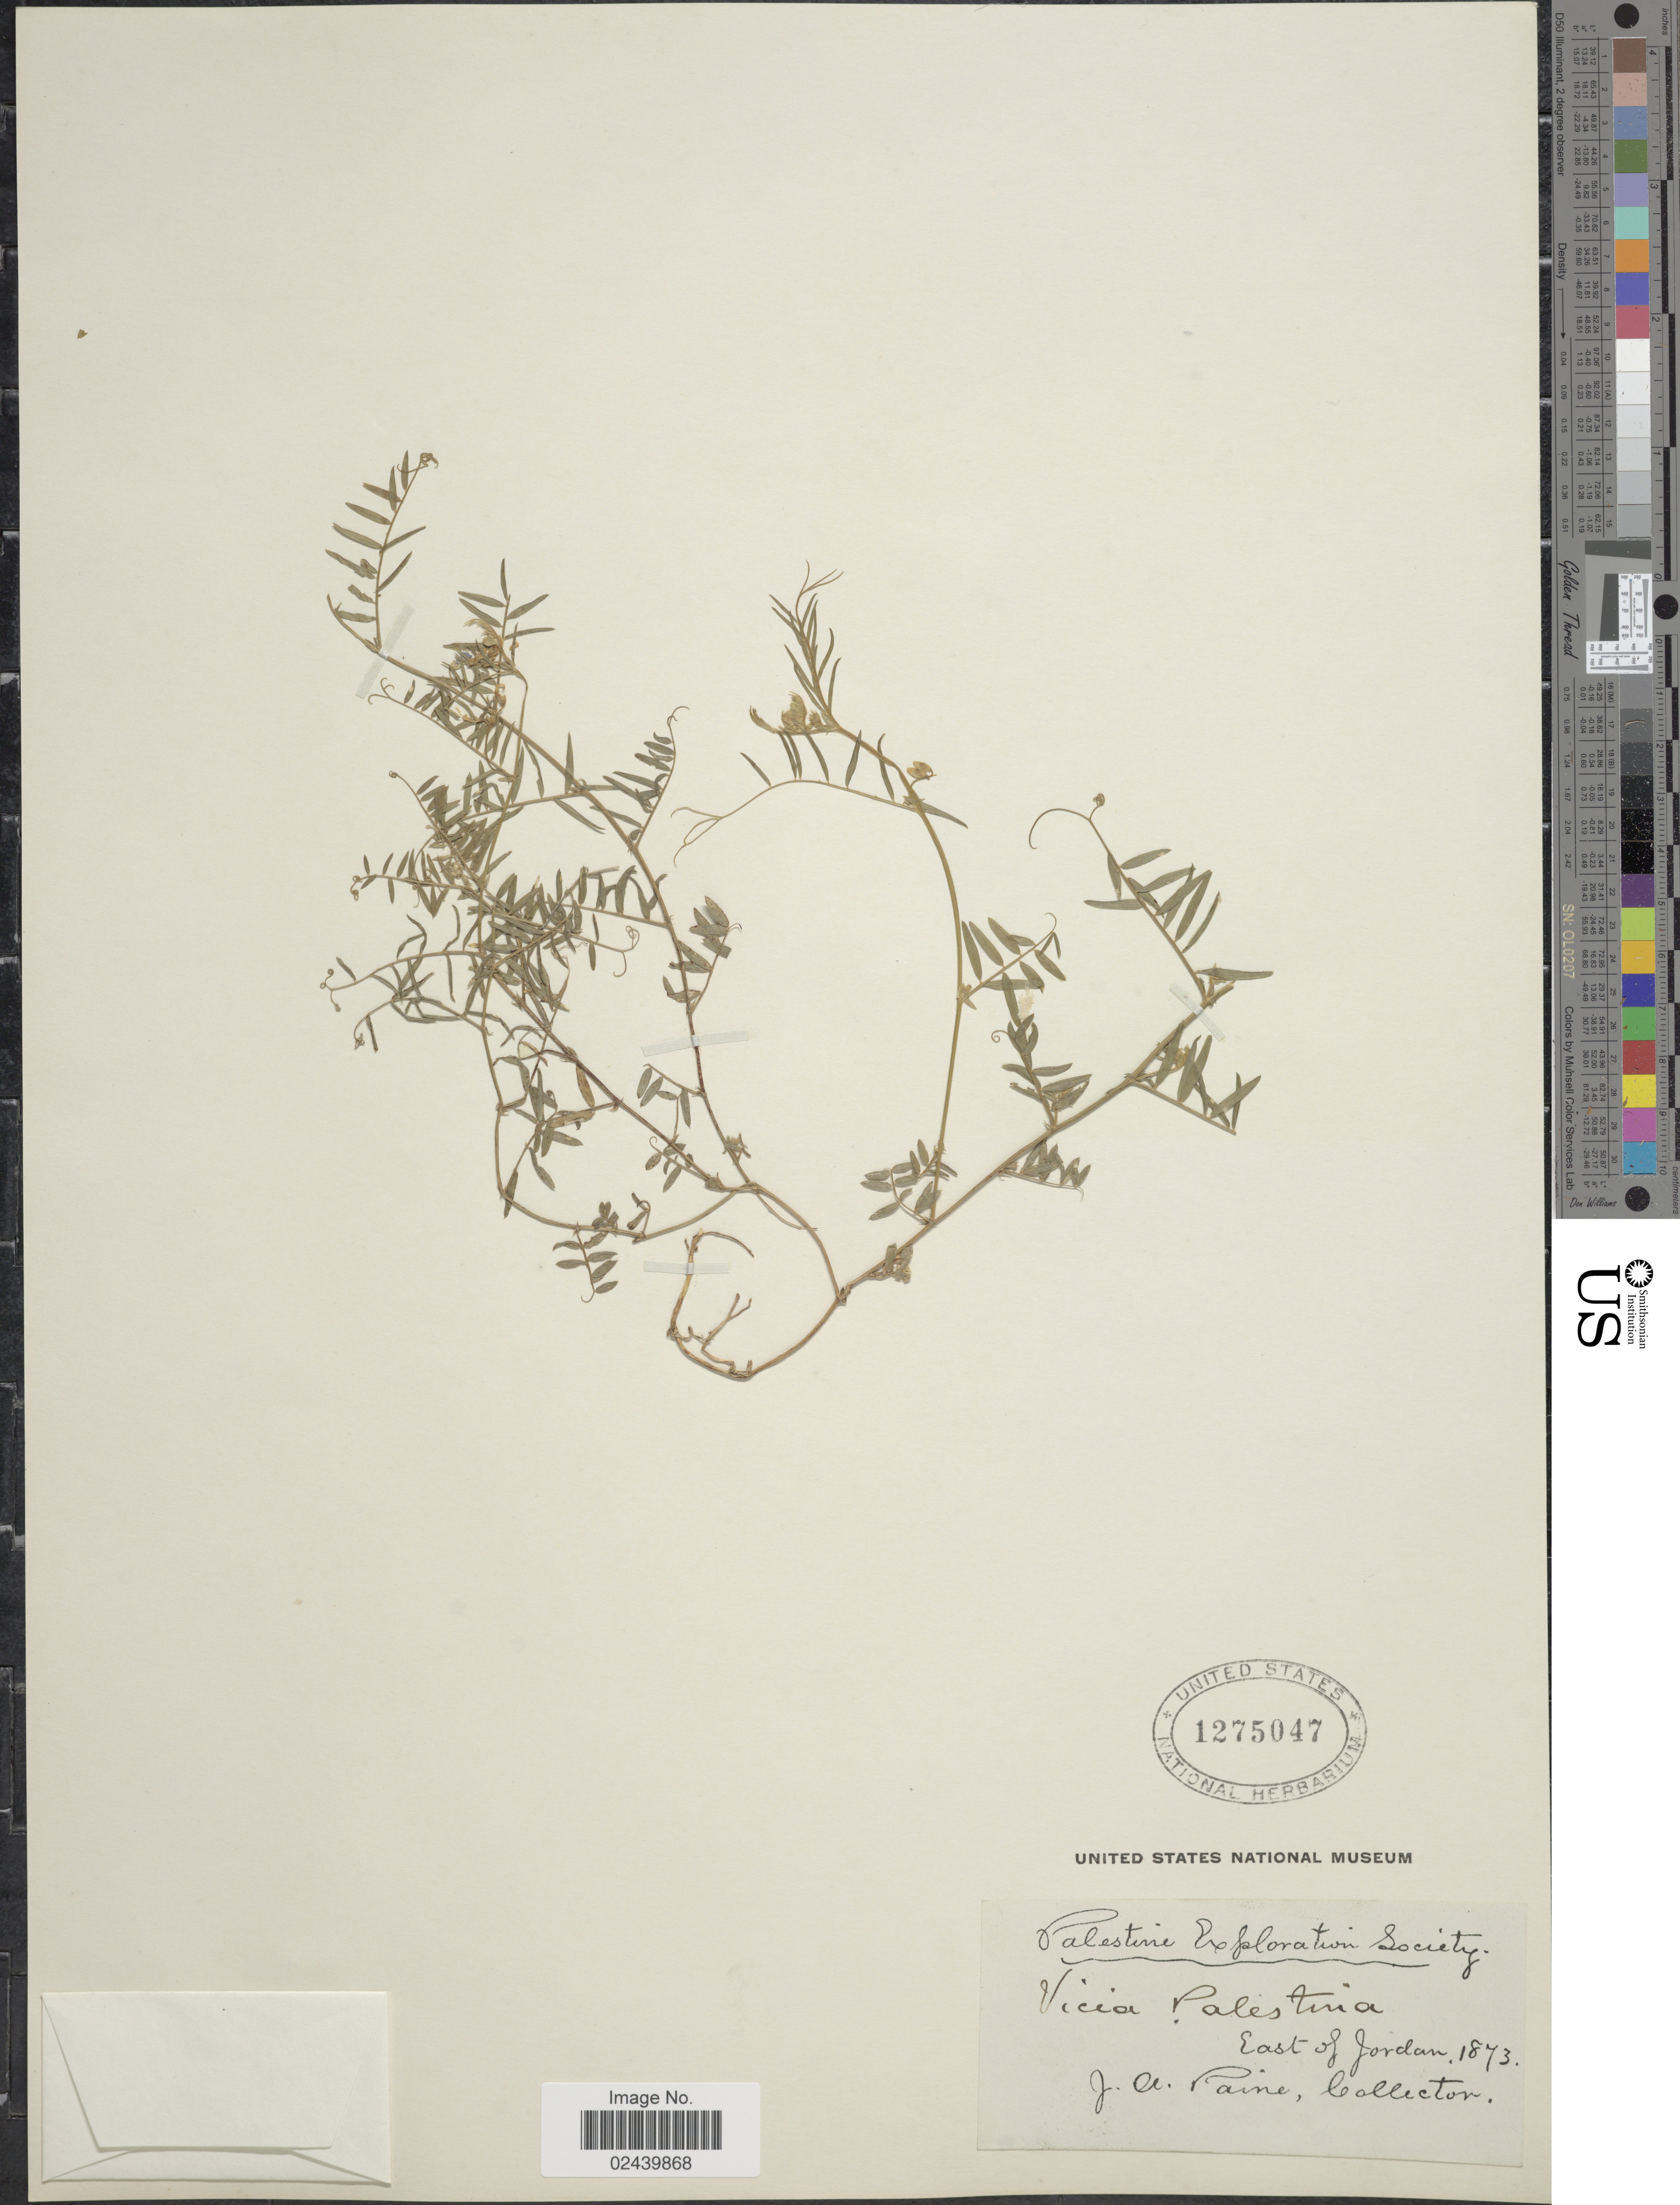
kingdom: Plantae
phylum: Tracheophyta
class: Magnoliopsida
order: Fabales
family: Fabaceae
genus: Vicia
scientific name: Vicia palaestina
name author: Boiss.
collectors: J. A. Paine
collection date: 1873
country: Israel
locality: Palestine. East of Jordan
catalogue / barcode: US 1275047